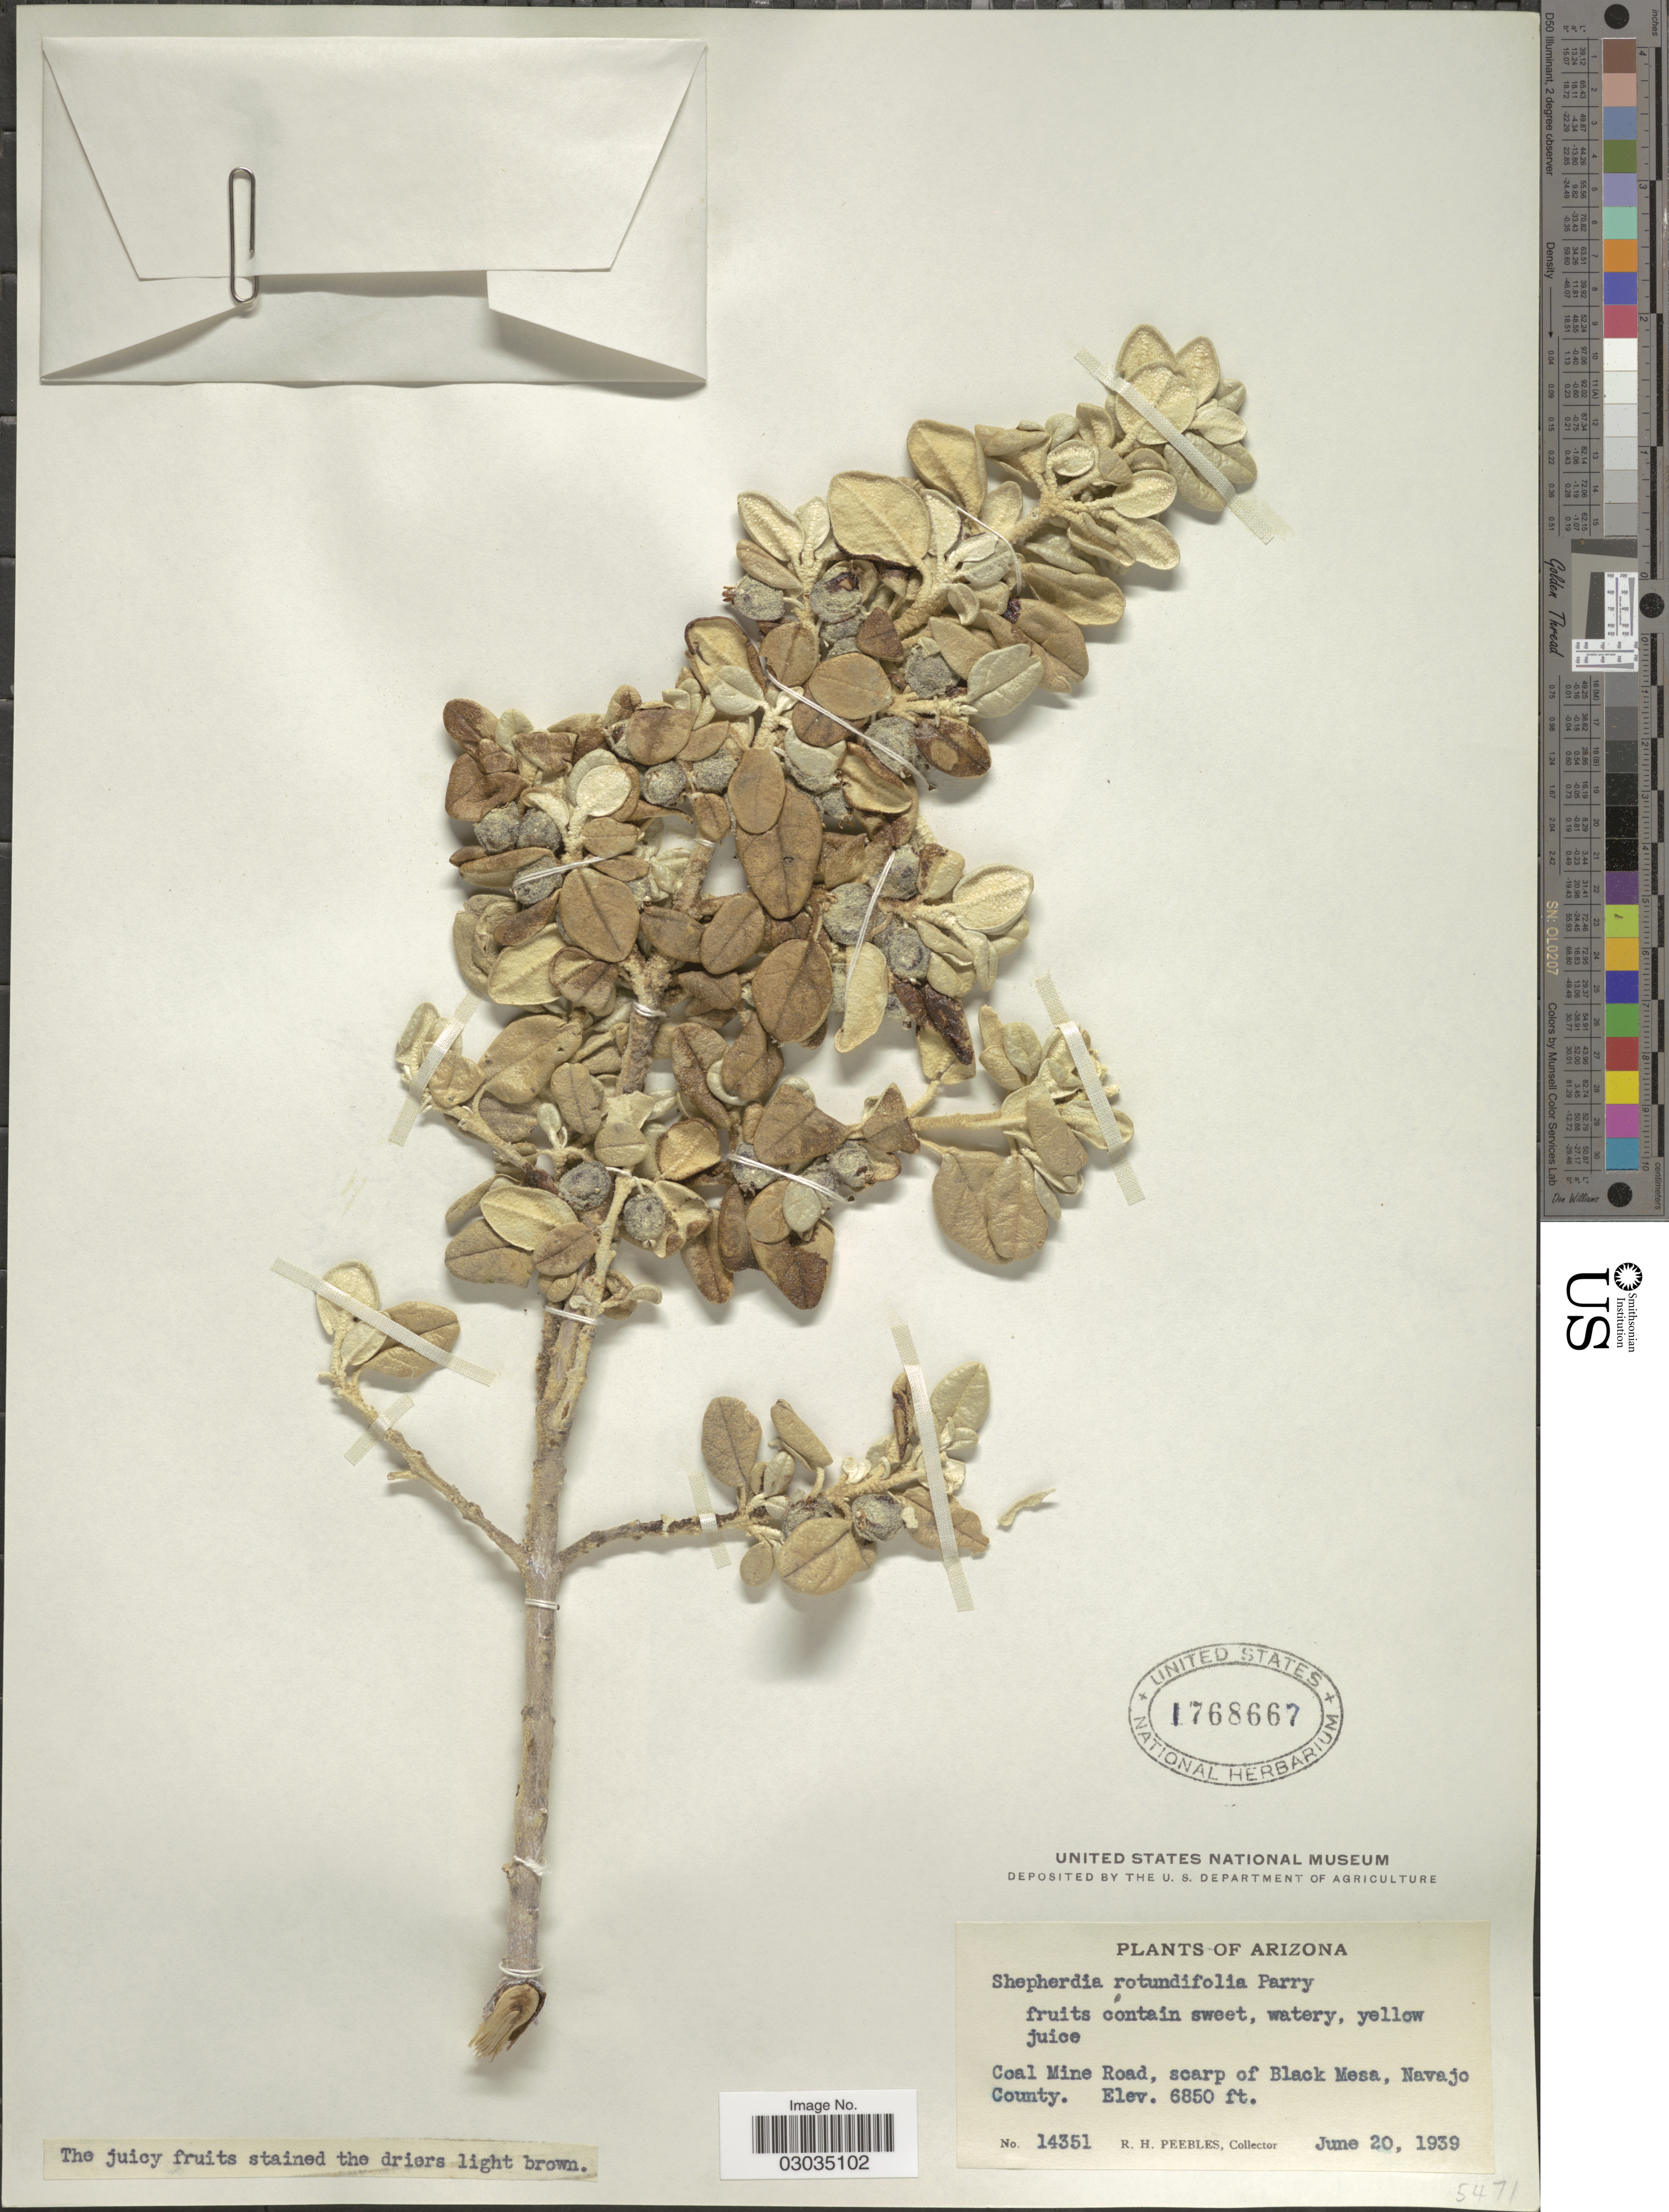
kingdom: Plantae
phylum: Tracheophyta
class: Magnoliopsida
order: Rosales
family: Elaeagnaceae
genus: Shepherdia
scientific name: Shepherdia rotundifolia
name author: Parry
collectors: R. H. Peebles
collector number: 14351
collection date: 1939-06-20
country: United States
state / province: Arizona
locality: Coal Mine Road, scarp of Black Mesa, Navajo County.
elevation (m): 2088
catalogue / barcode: US 1768667